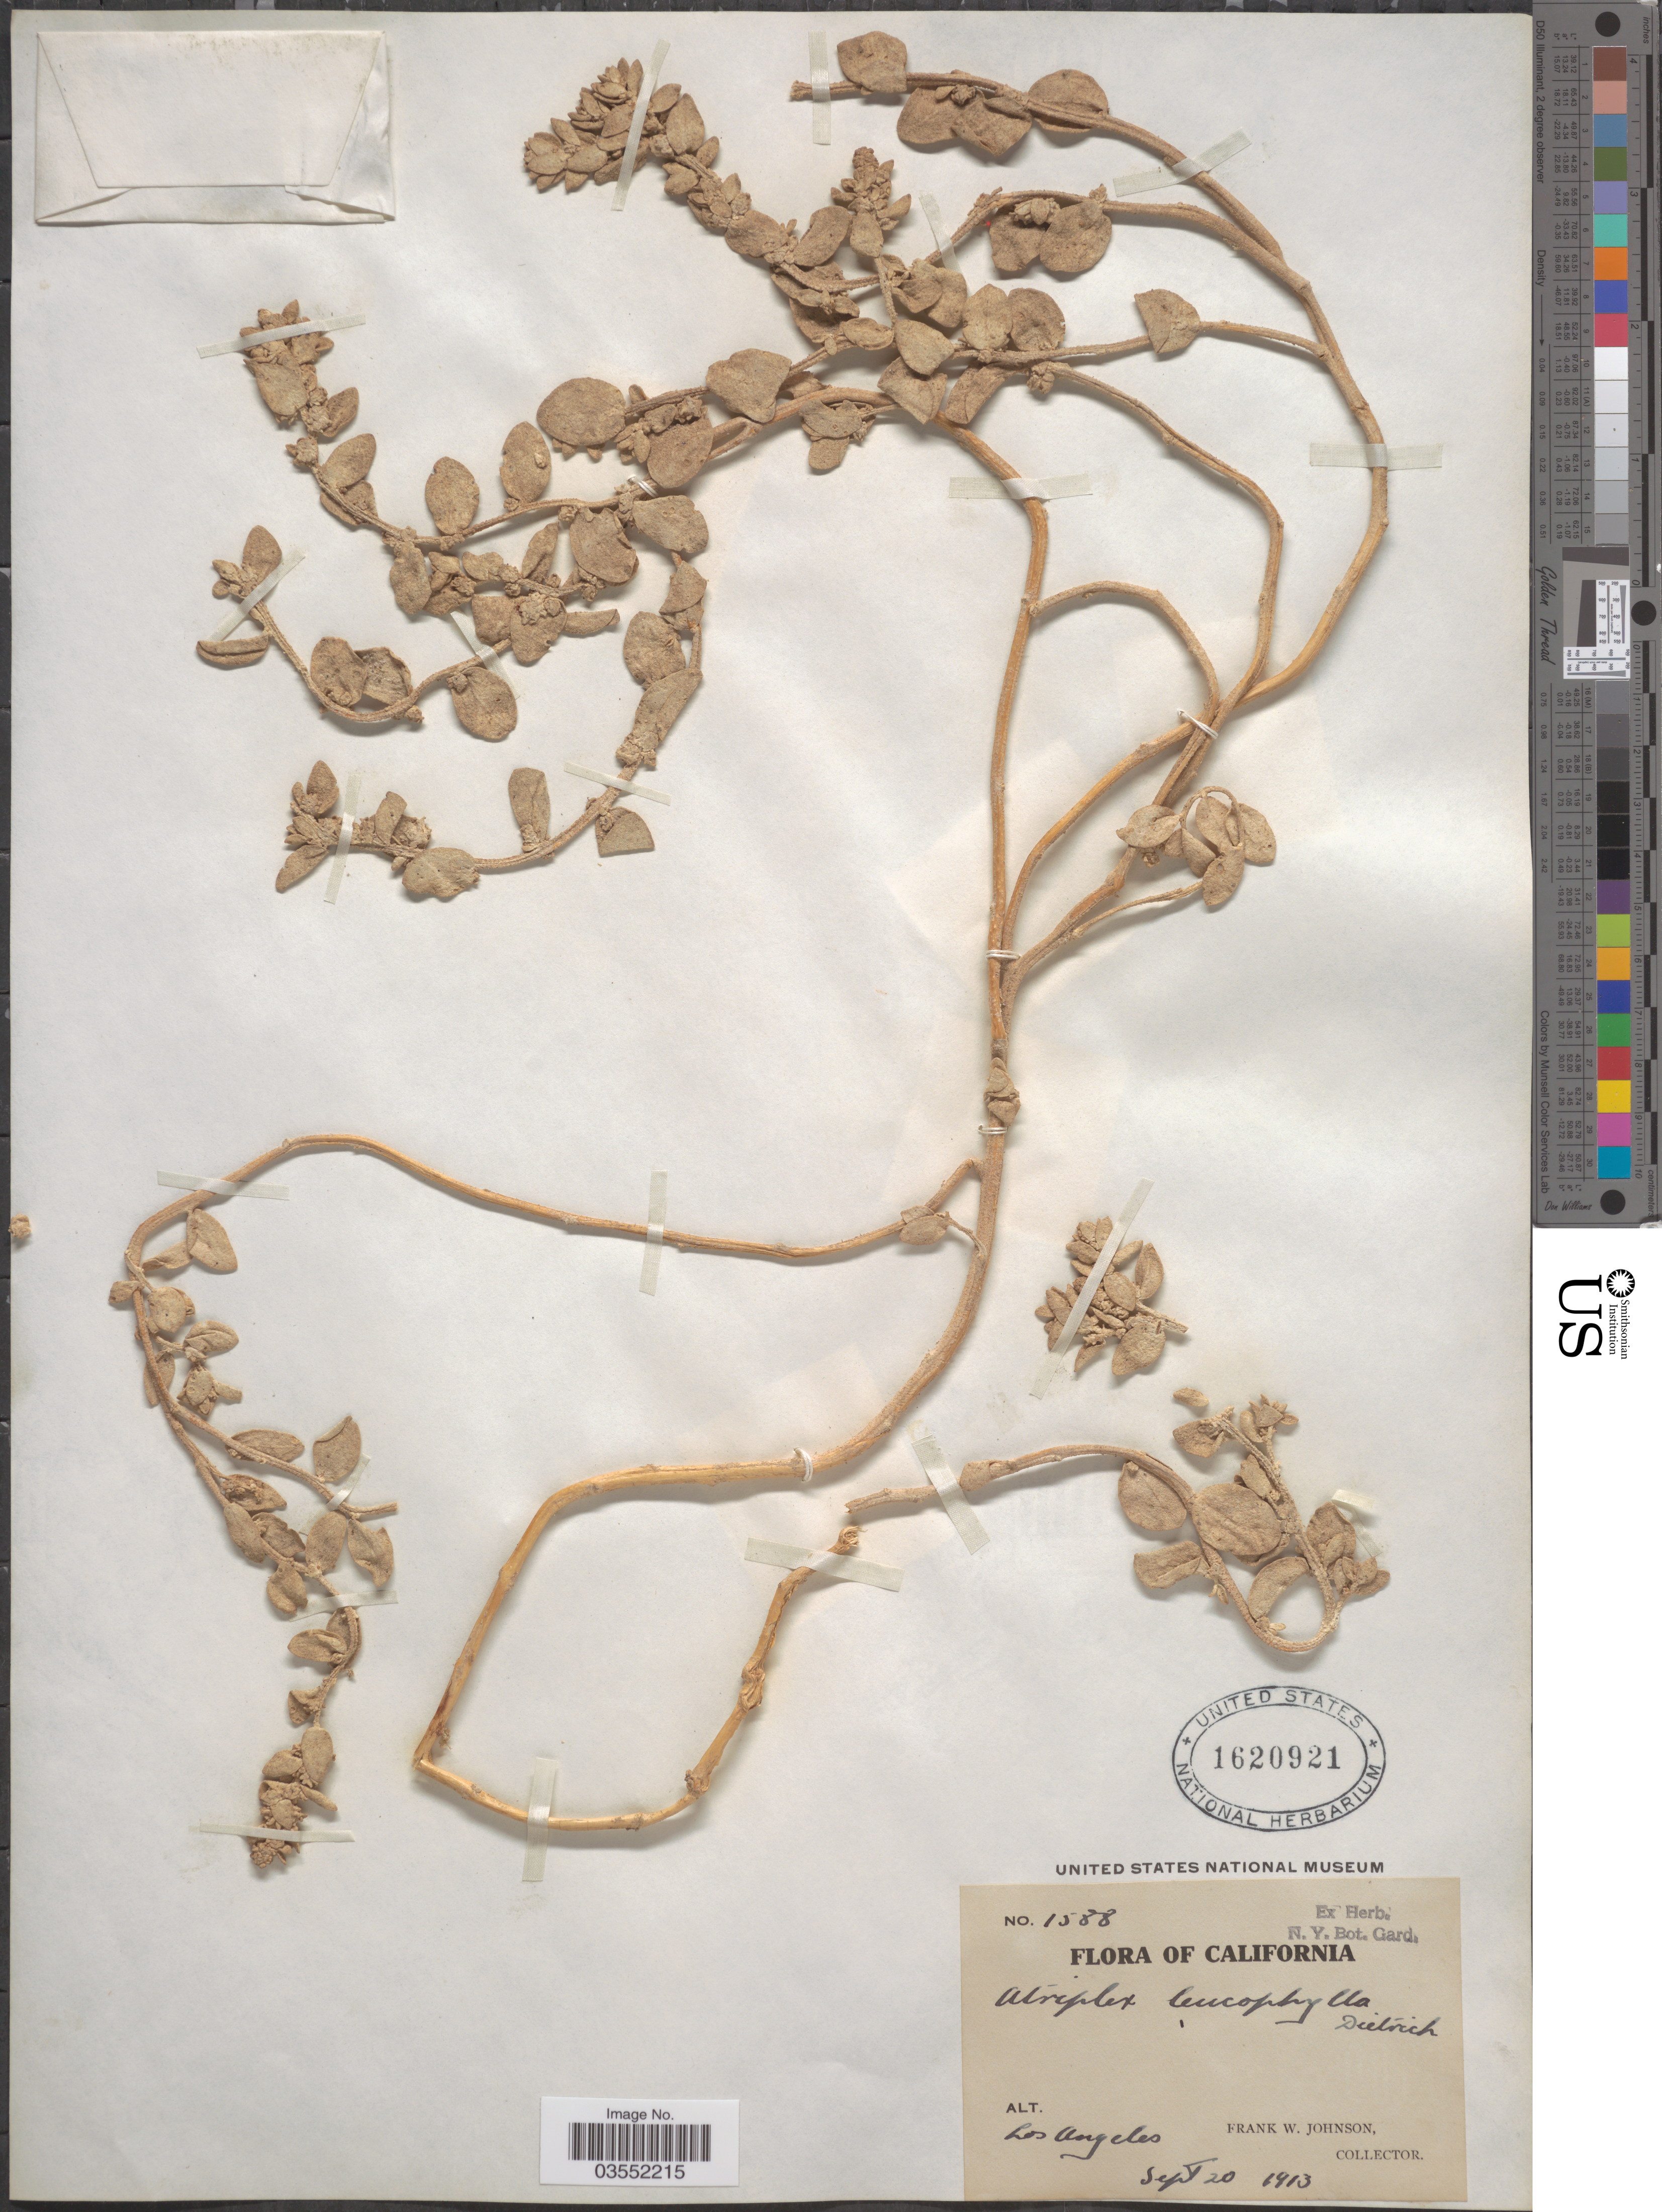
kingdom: Plantae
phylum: Tracheophyta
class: Magnoliopsida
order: Caryophyllales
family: Amaranthaceae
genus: Atriplex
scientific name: Atriplex leucophylla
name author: (Moq.) D. Dietr.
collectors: F. W. Johnson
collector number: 1588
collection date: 1913-09-20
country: United States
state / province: California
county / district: Los Angeles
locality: Los Angeles.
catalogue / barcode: US 1620921